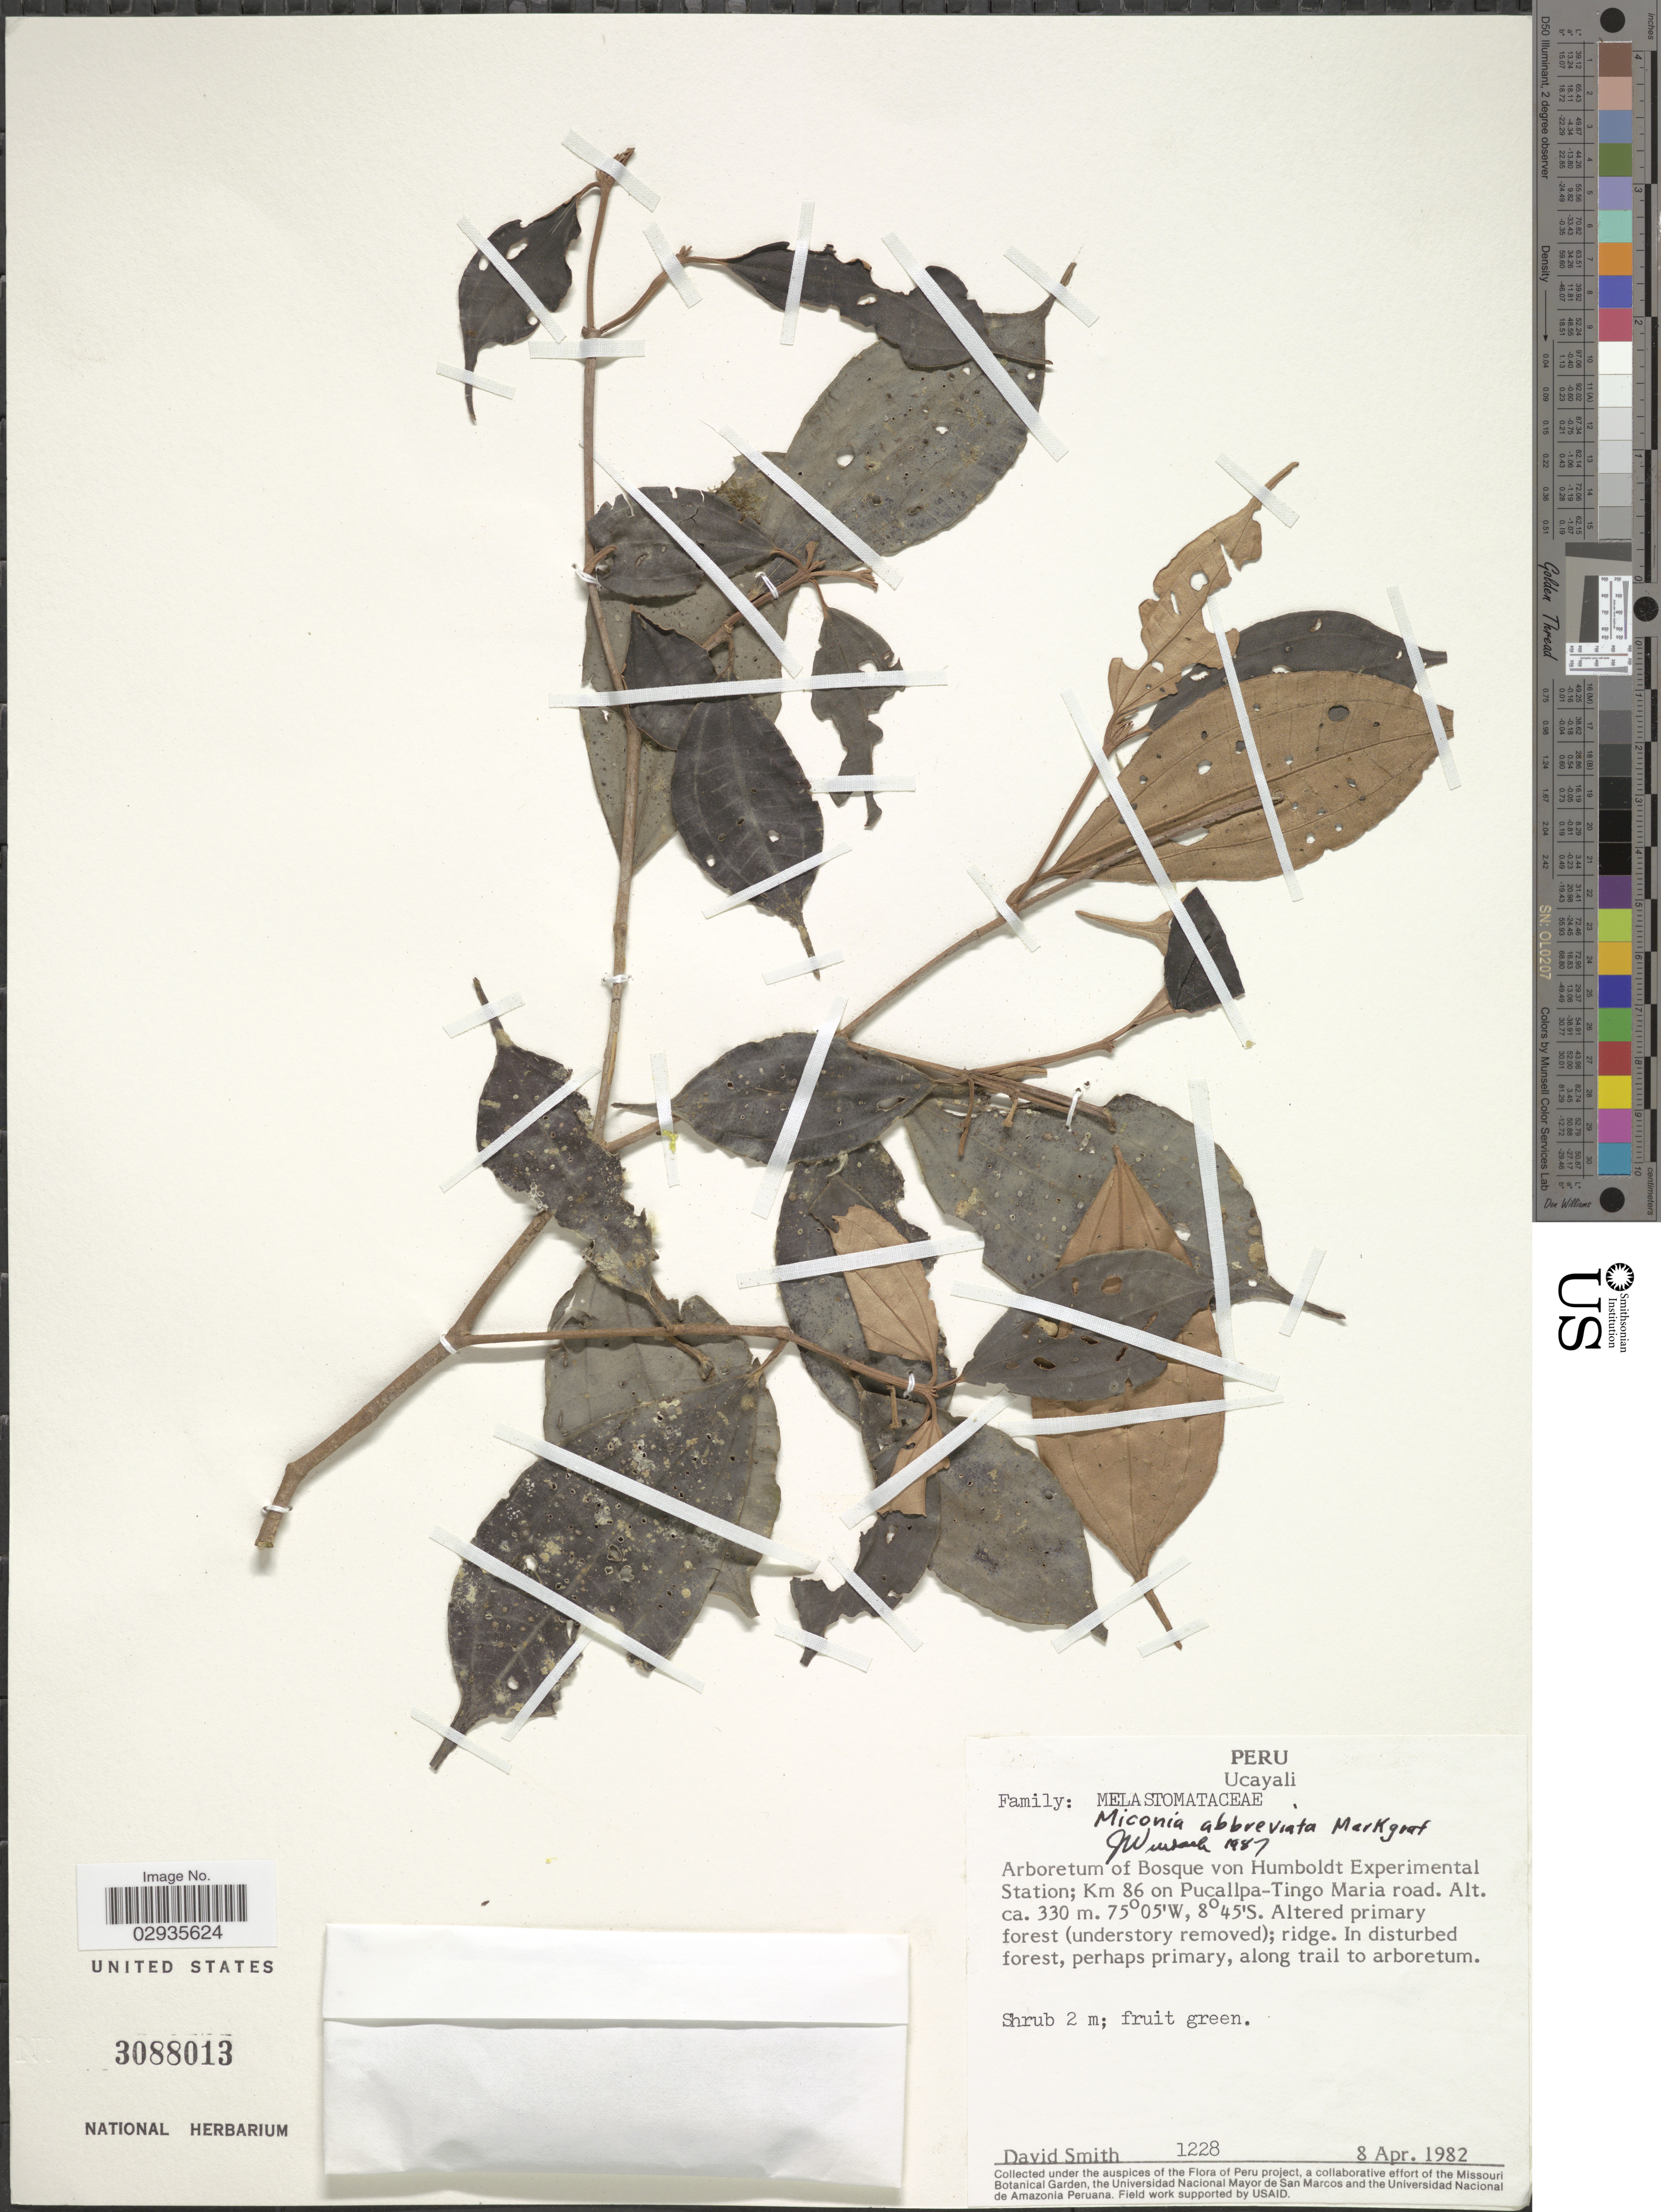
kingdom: Plantae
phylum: Tracheophyta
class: Magnoliopsida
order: Myrtales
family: Melastomataceae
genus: Miconia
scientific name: Miconia abbreviata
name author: Markgr.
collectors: D. C. Smith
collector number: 1228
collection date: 1982-04-08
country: Peru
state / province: Ucayali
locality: Arboretum of Bosque von Humboldt Experimental Station; Km 86 on Pucallpa-Tingo Maria road.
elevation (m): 330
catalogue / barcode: US 3088013